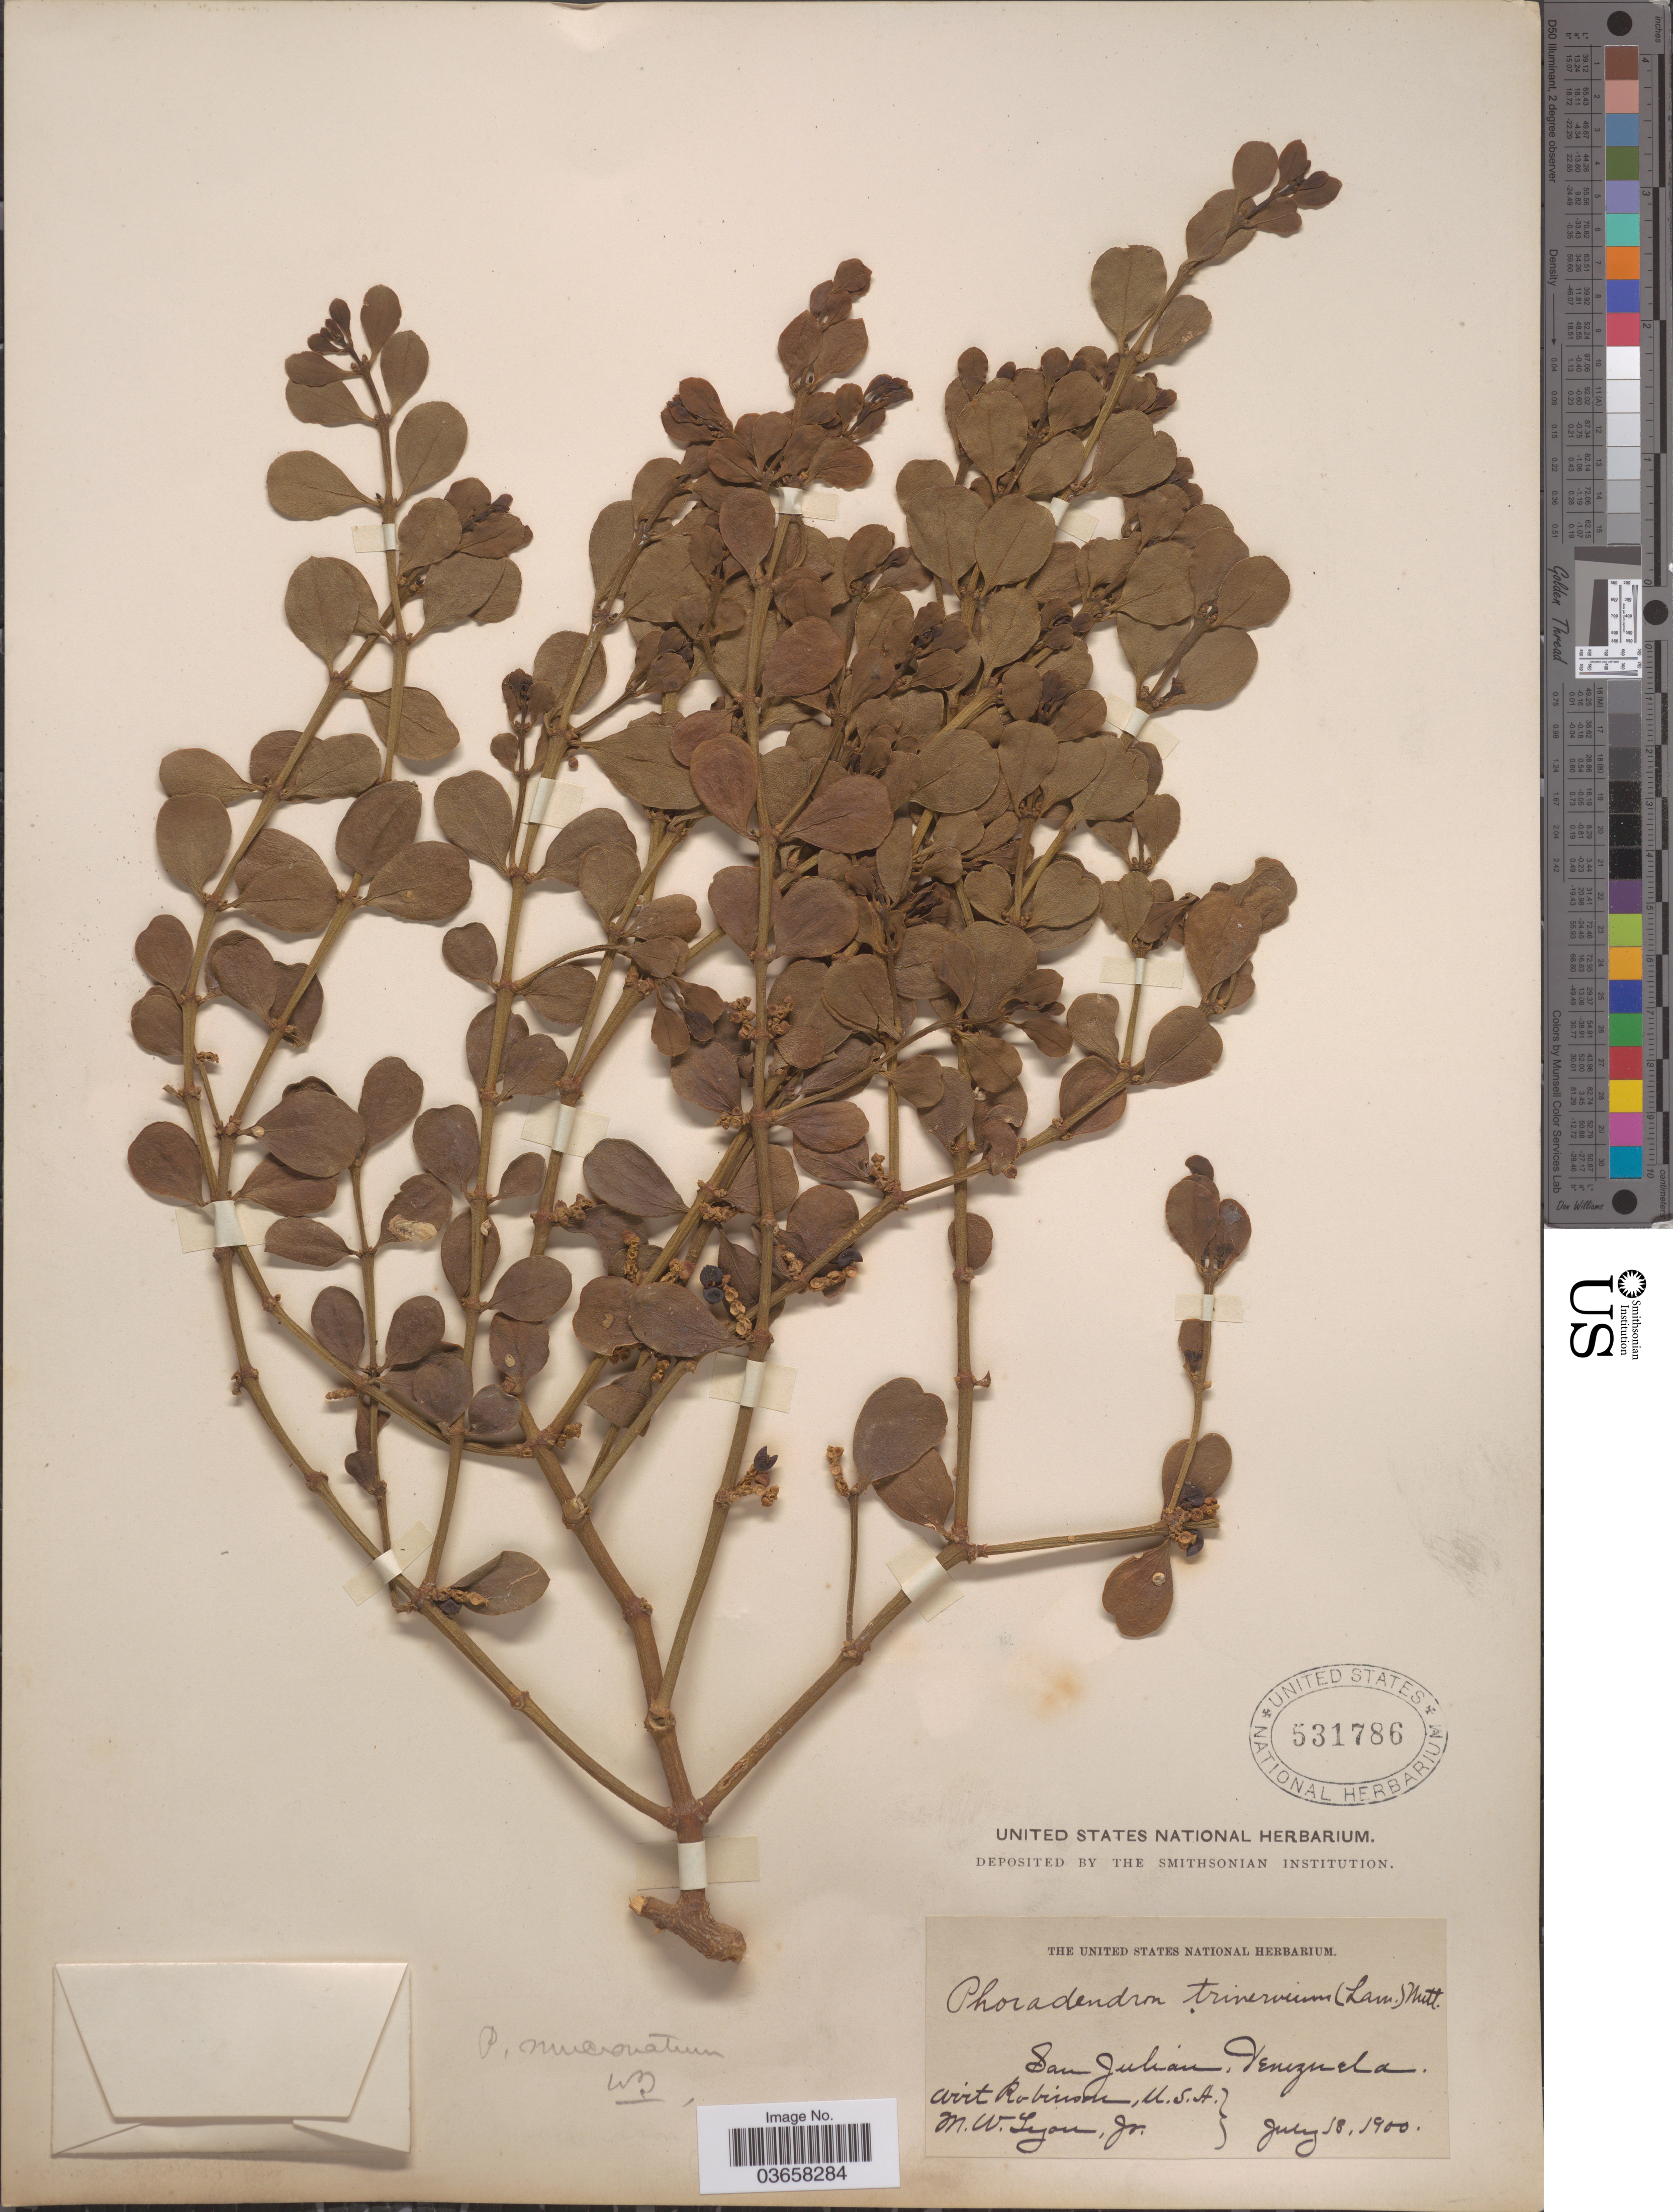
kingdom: Plantae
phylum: Tracheophyta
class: Magnoliopsida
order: Santalales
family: Viscaceae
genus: Phoradendron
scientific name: Phoradendron mucronatum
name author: (DC.) Krug & Urb.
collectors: W. Robinson & M. Lyon Jr.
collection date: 1900-07-18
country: Venezuela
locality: San Julian.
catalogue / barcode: US 531786